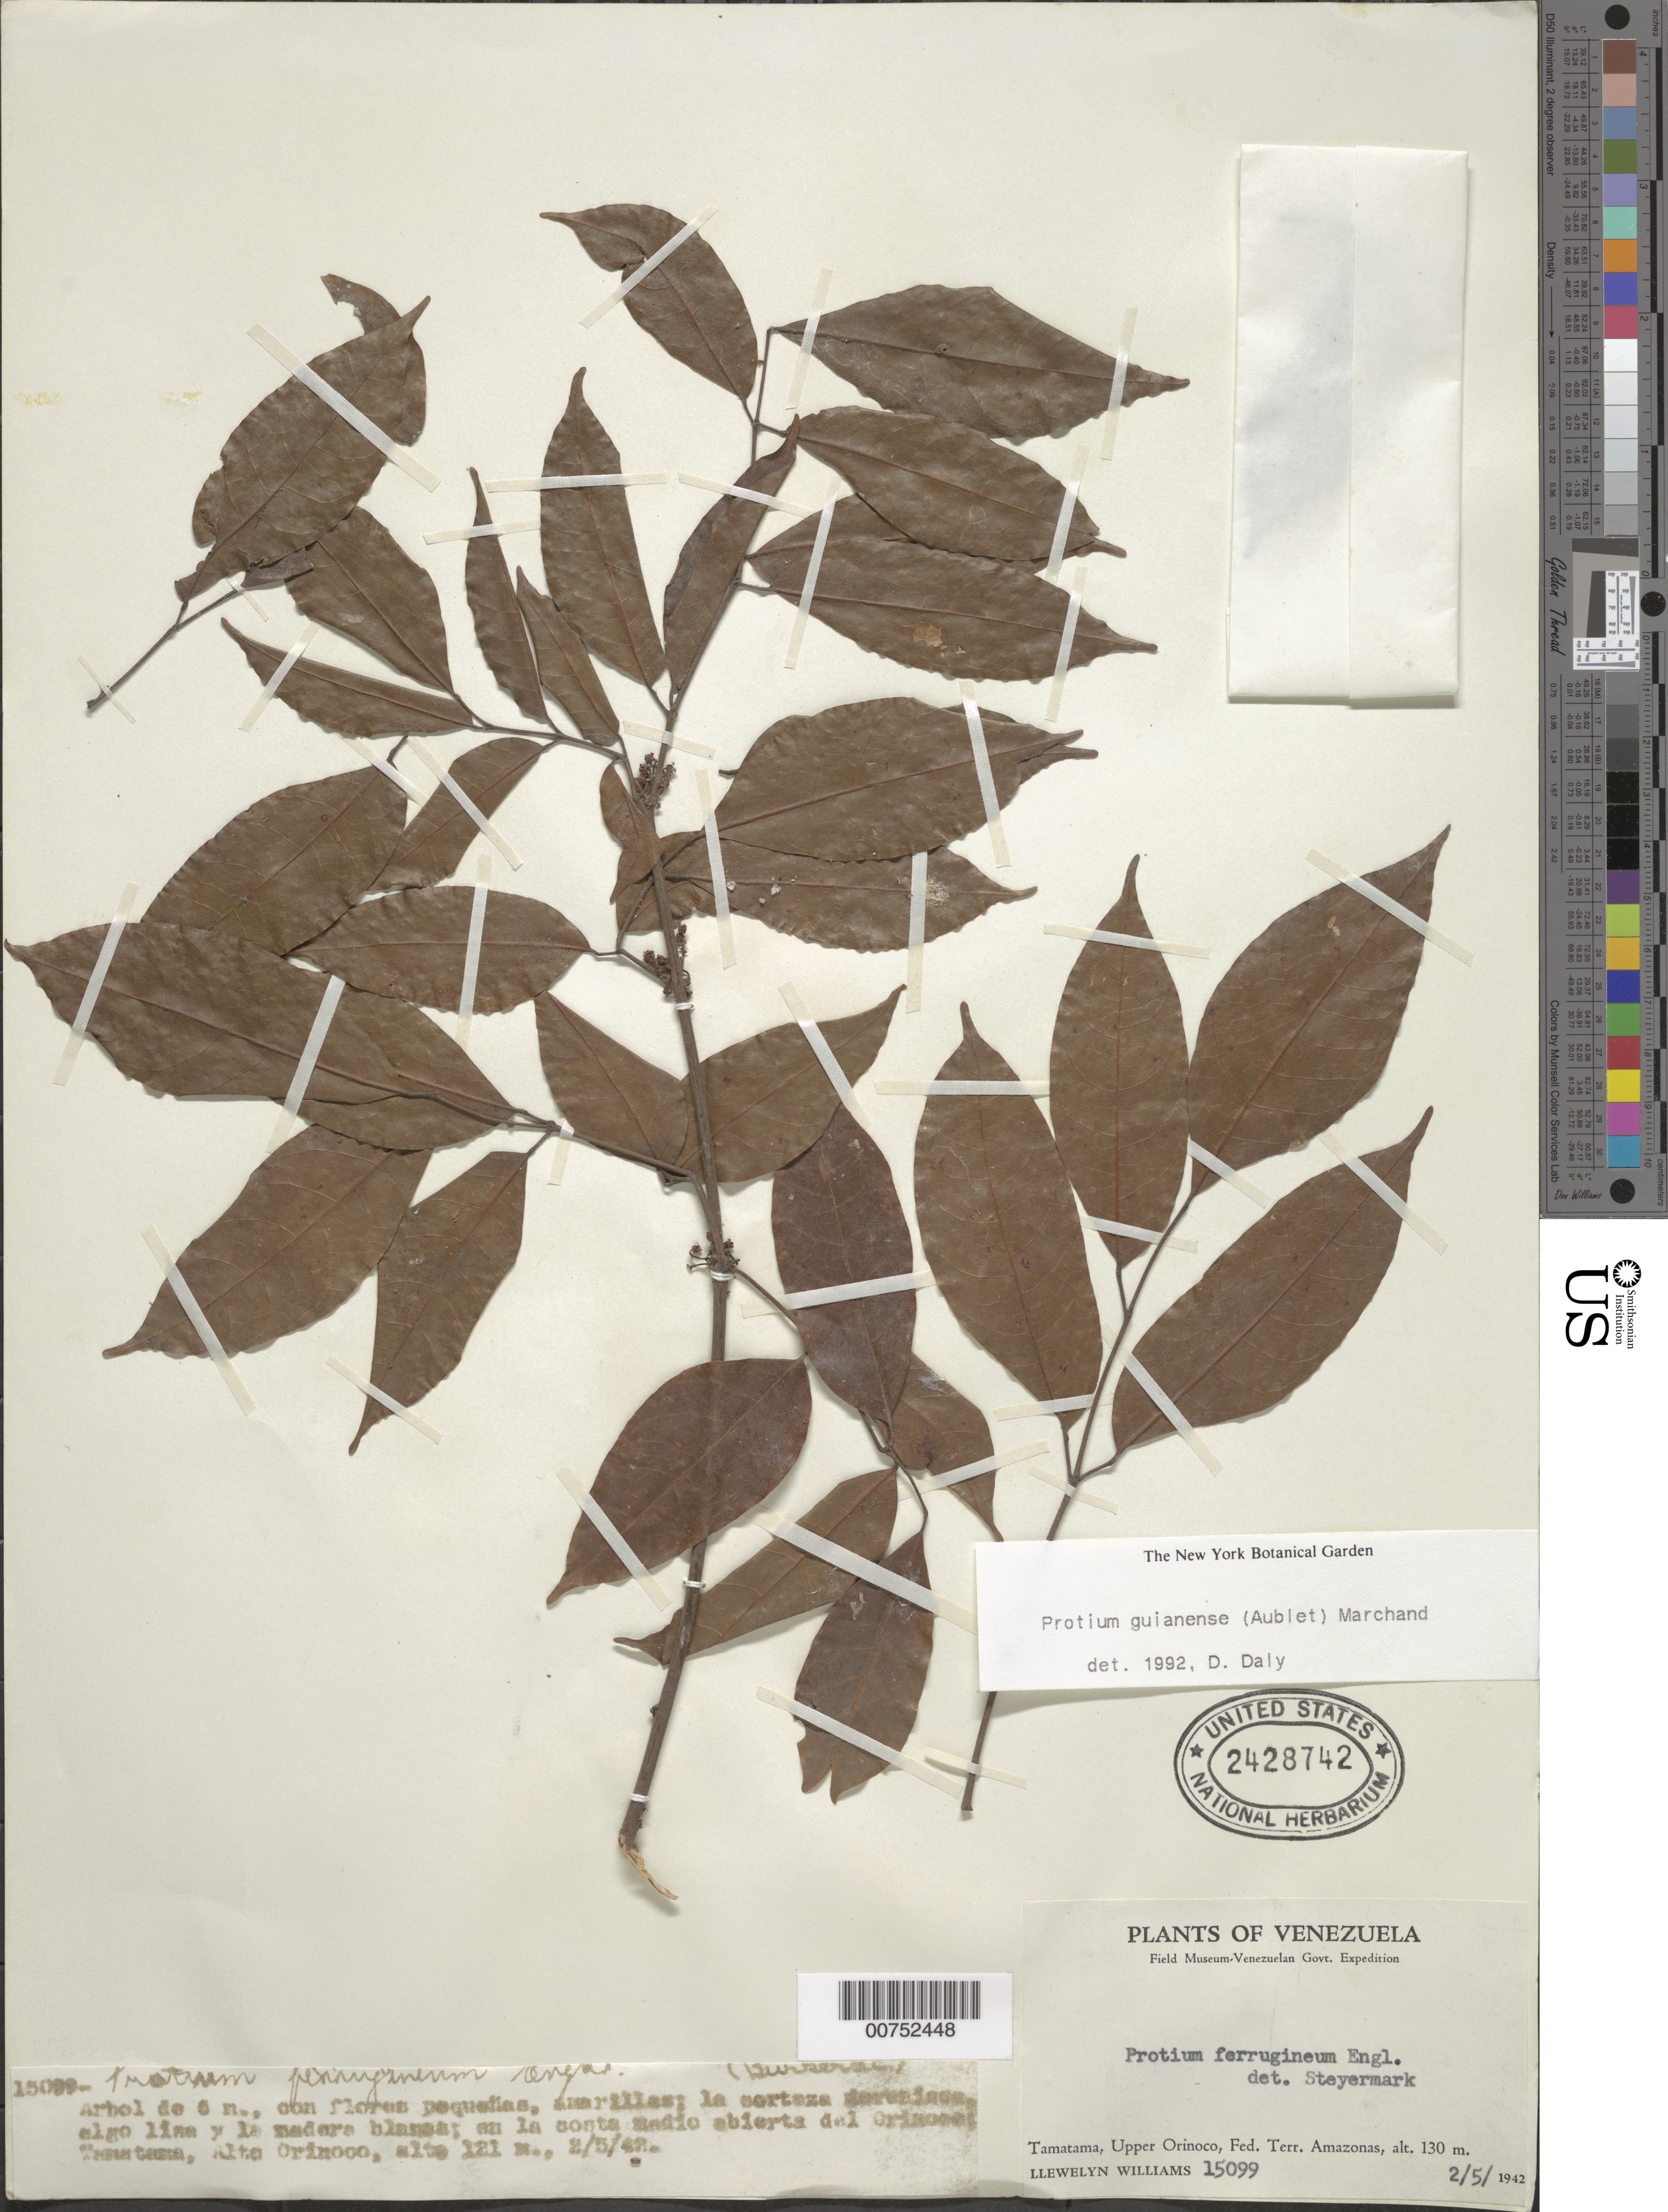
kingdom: Plantae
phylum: Tracheophyta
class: Magnoliopsida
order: Sapindales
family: Burseraceae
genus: Protium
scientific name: Protium guianense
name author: (Aubl.) Marchand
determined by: Daly, D. C.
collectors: Ll. Williams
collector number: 15099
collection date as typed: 2-May-42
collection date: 1942-05-02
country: Venezuela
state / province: Amazonas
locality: Tamatama, Río Orinoco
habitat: Costa medio abierta del Orinoco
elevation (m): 121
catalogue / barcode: US 2428742